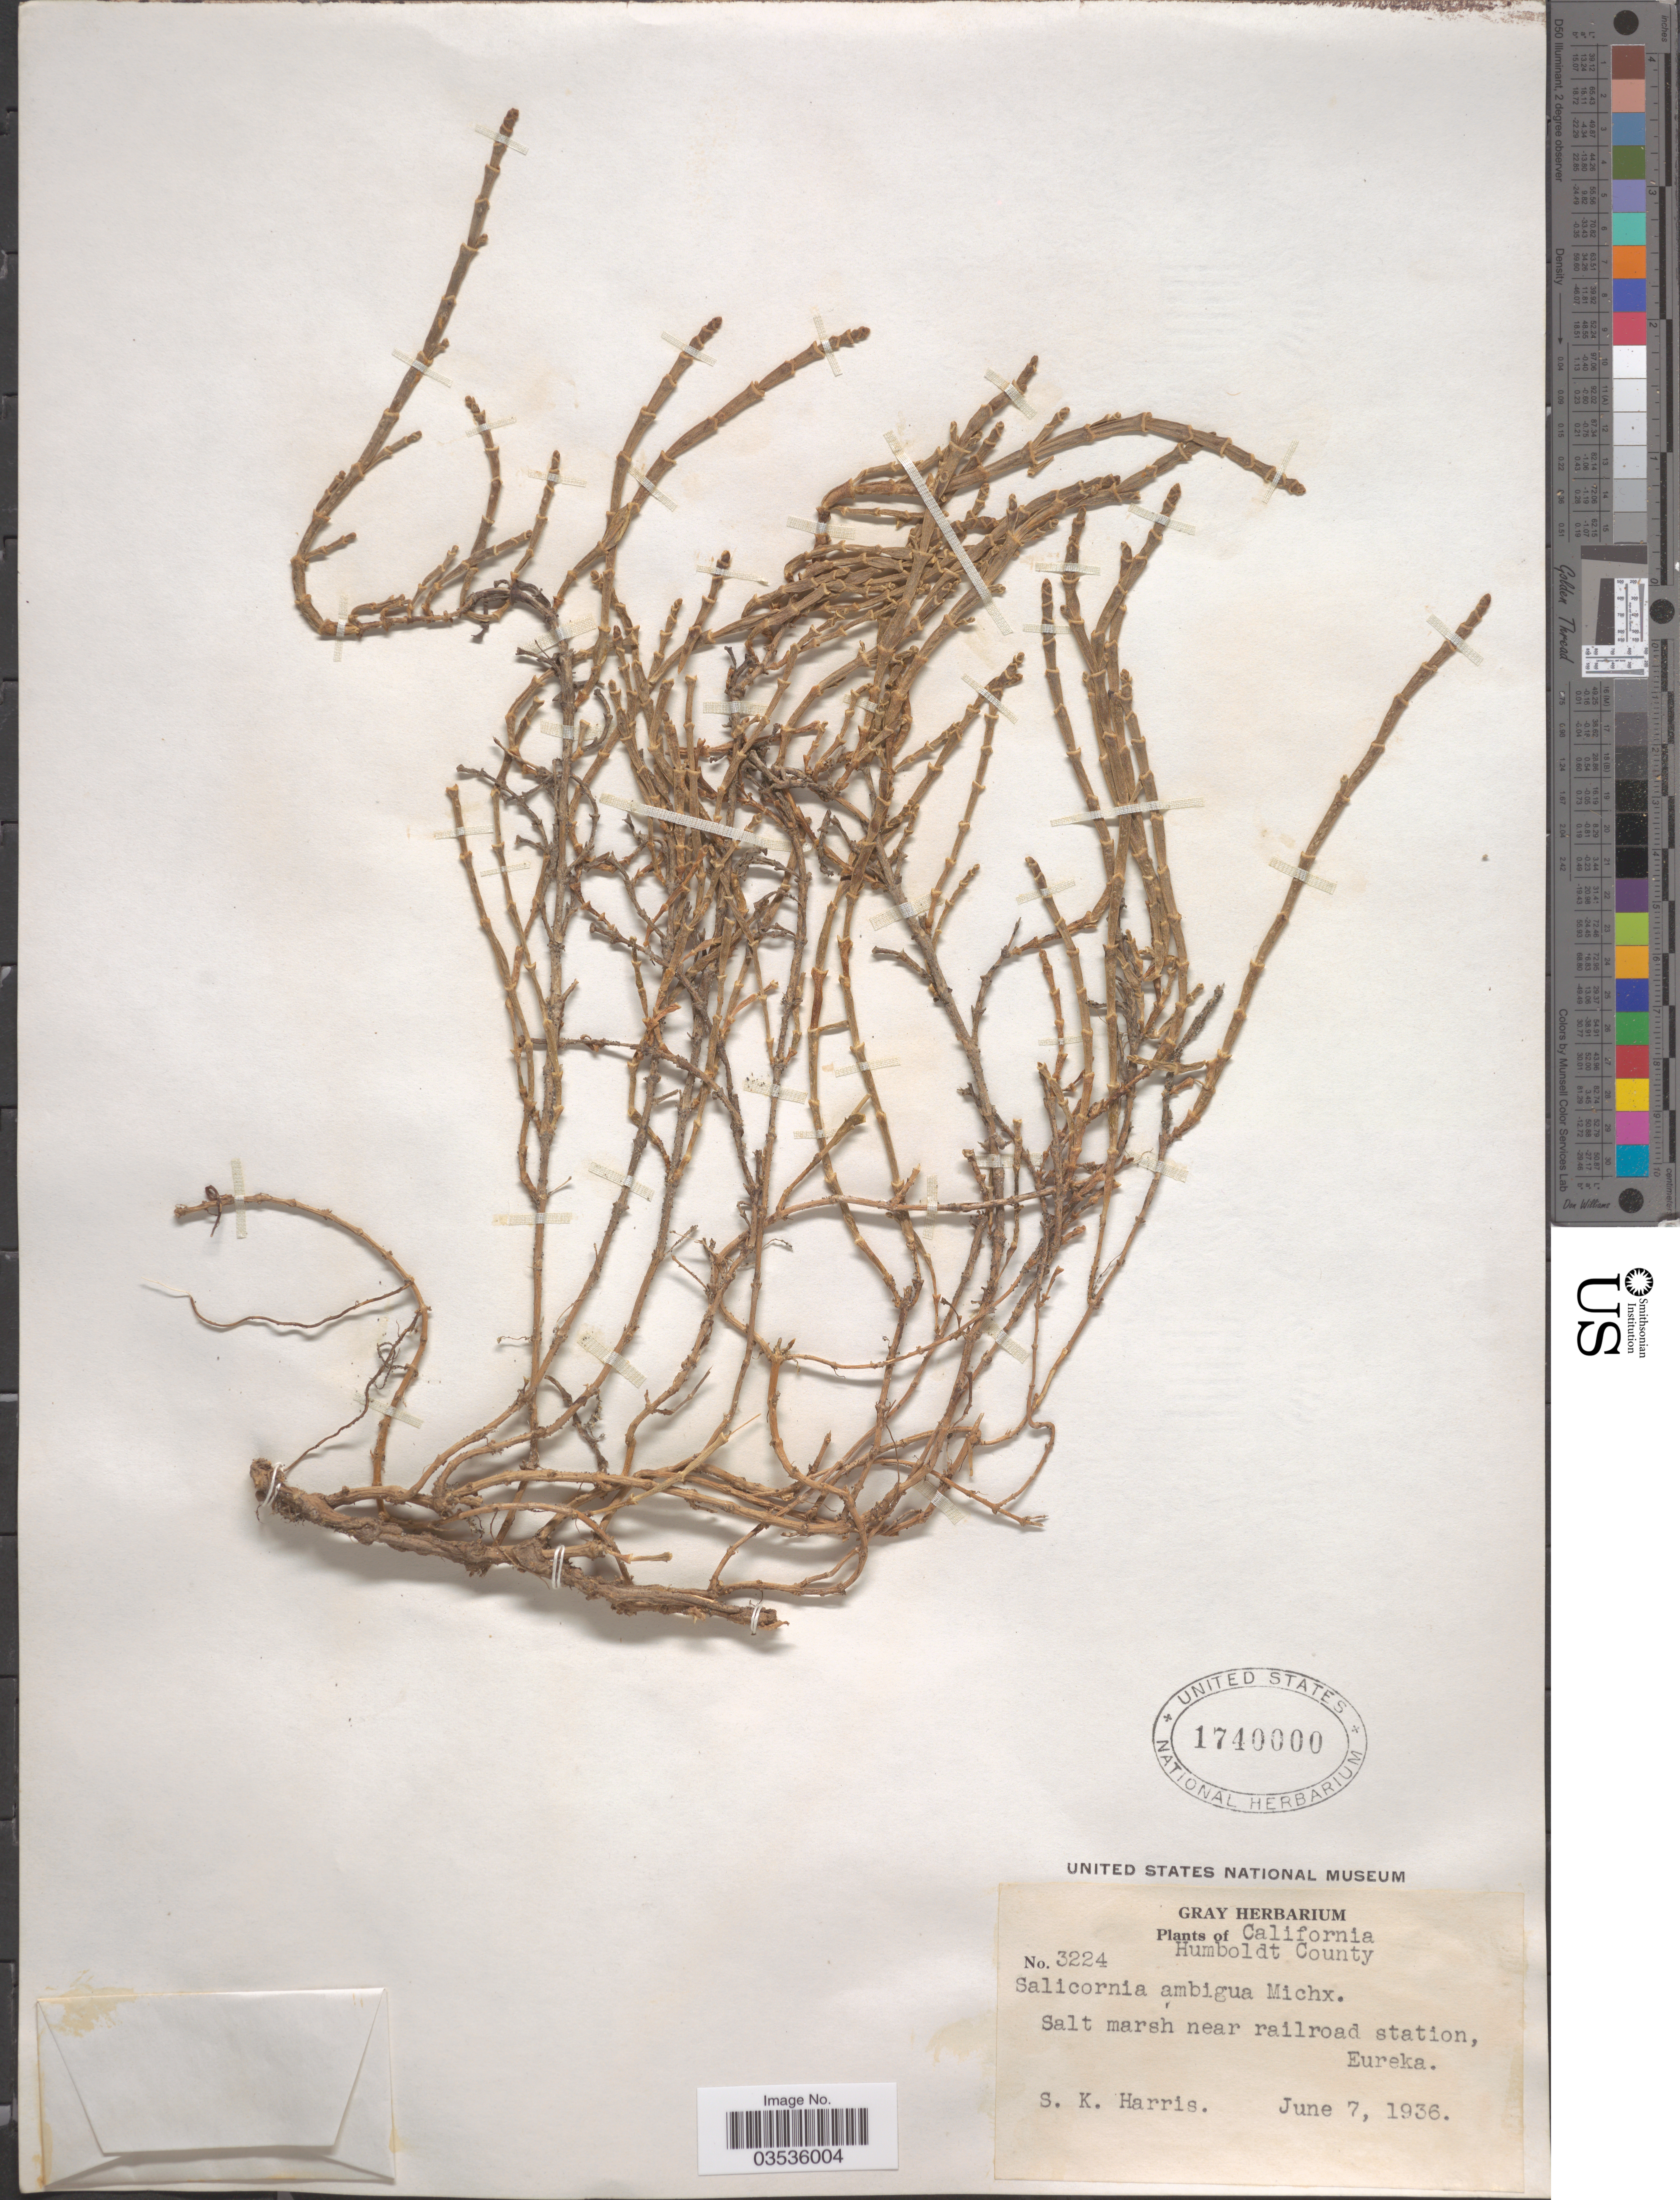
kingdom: Plantae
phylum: Tracheophyta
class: Magnoliopsida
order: Caryophyllales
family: Amaranthaceae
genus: Salicornia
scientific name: Salicornia pacifica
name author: Standl.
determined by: Strong, Mark T., (BOT), Smithsonian Institution - National Museum of Natural History (UNITED STATES)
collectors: S. K. Harris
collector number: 3224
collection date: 1936-06-07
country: United States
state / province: California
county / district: Humboldt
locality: Humboldt County. Salt marsh near railroad station, Eureka.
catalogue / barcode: US 1740000